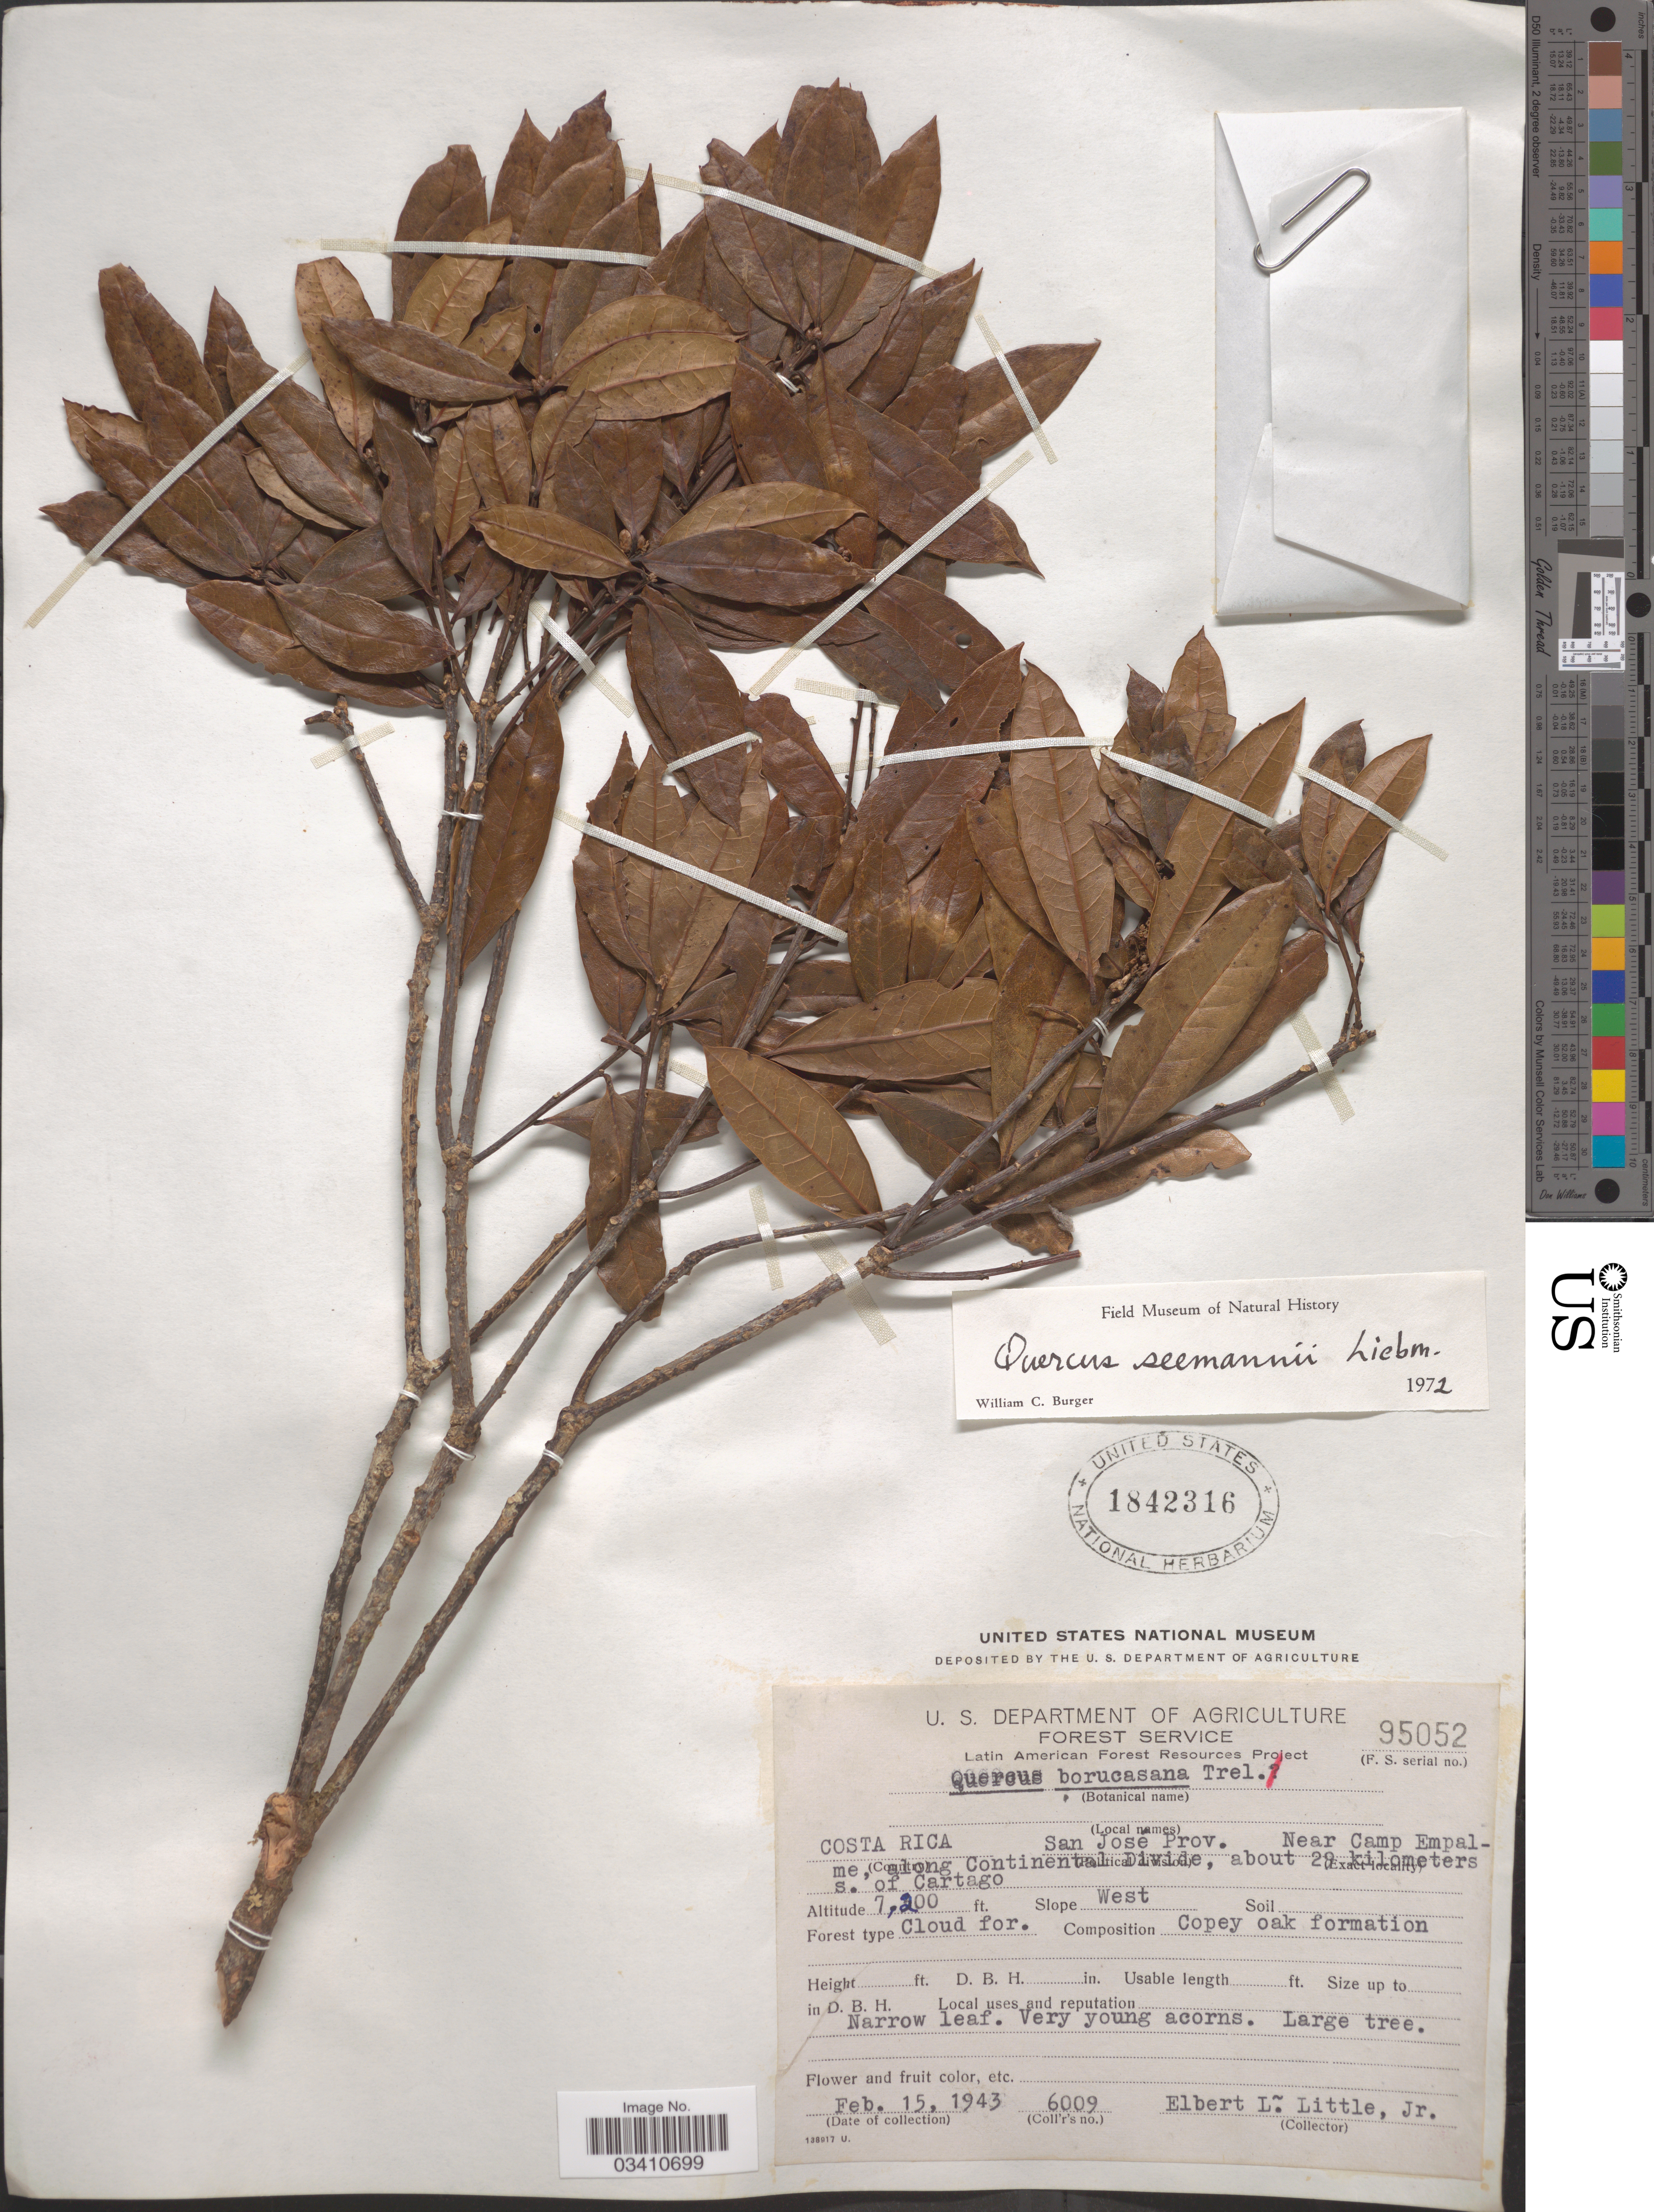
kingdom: Plantae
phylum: Tracheophyta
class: Magnoliopsida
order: Fagales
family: Fagaceae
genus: Quercus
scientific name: Quercus seemannii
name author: Liebm.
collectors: E. L. Little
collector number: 6009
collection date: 1943-02-15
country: Costa Rica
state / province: San José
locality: Near Camp Empalme, along Continental Divide, about 29 kilometers s. of Cartago. Slope West.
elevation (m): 2195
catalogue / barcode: US 1842316